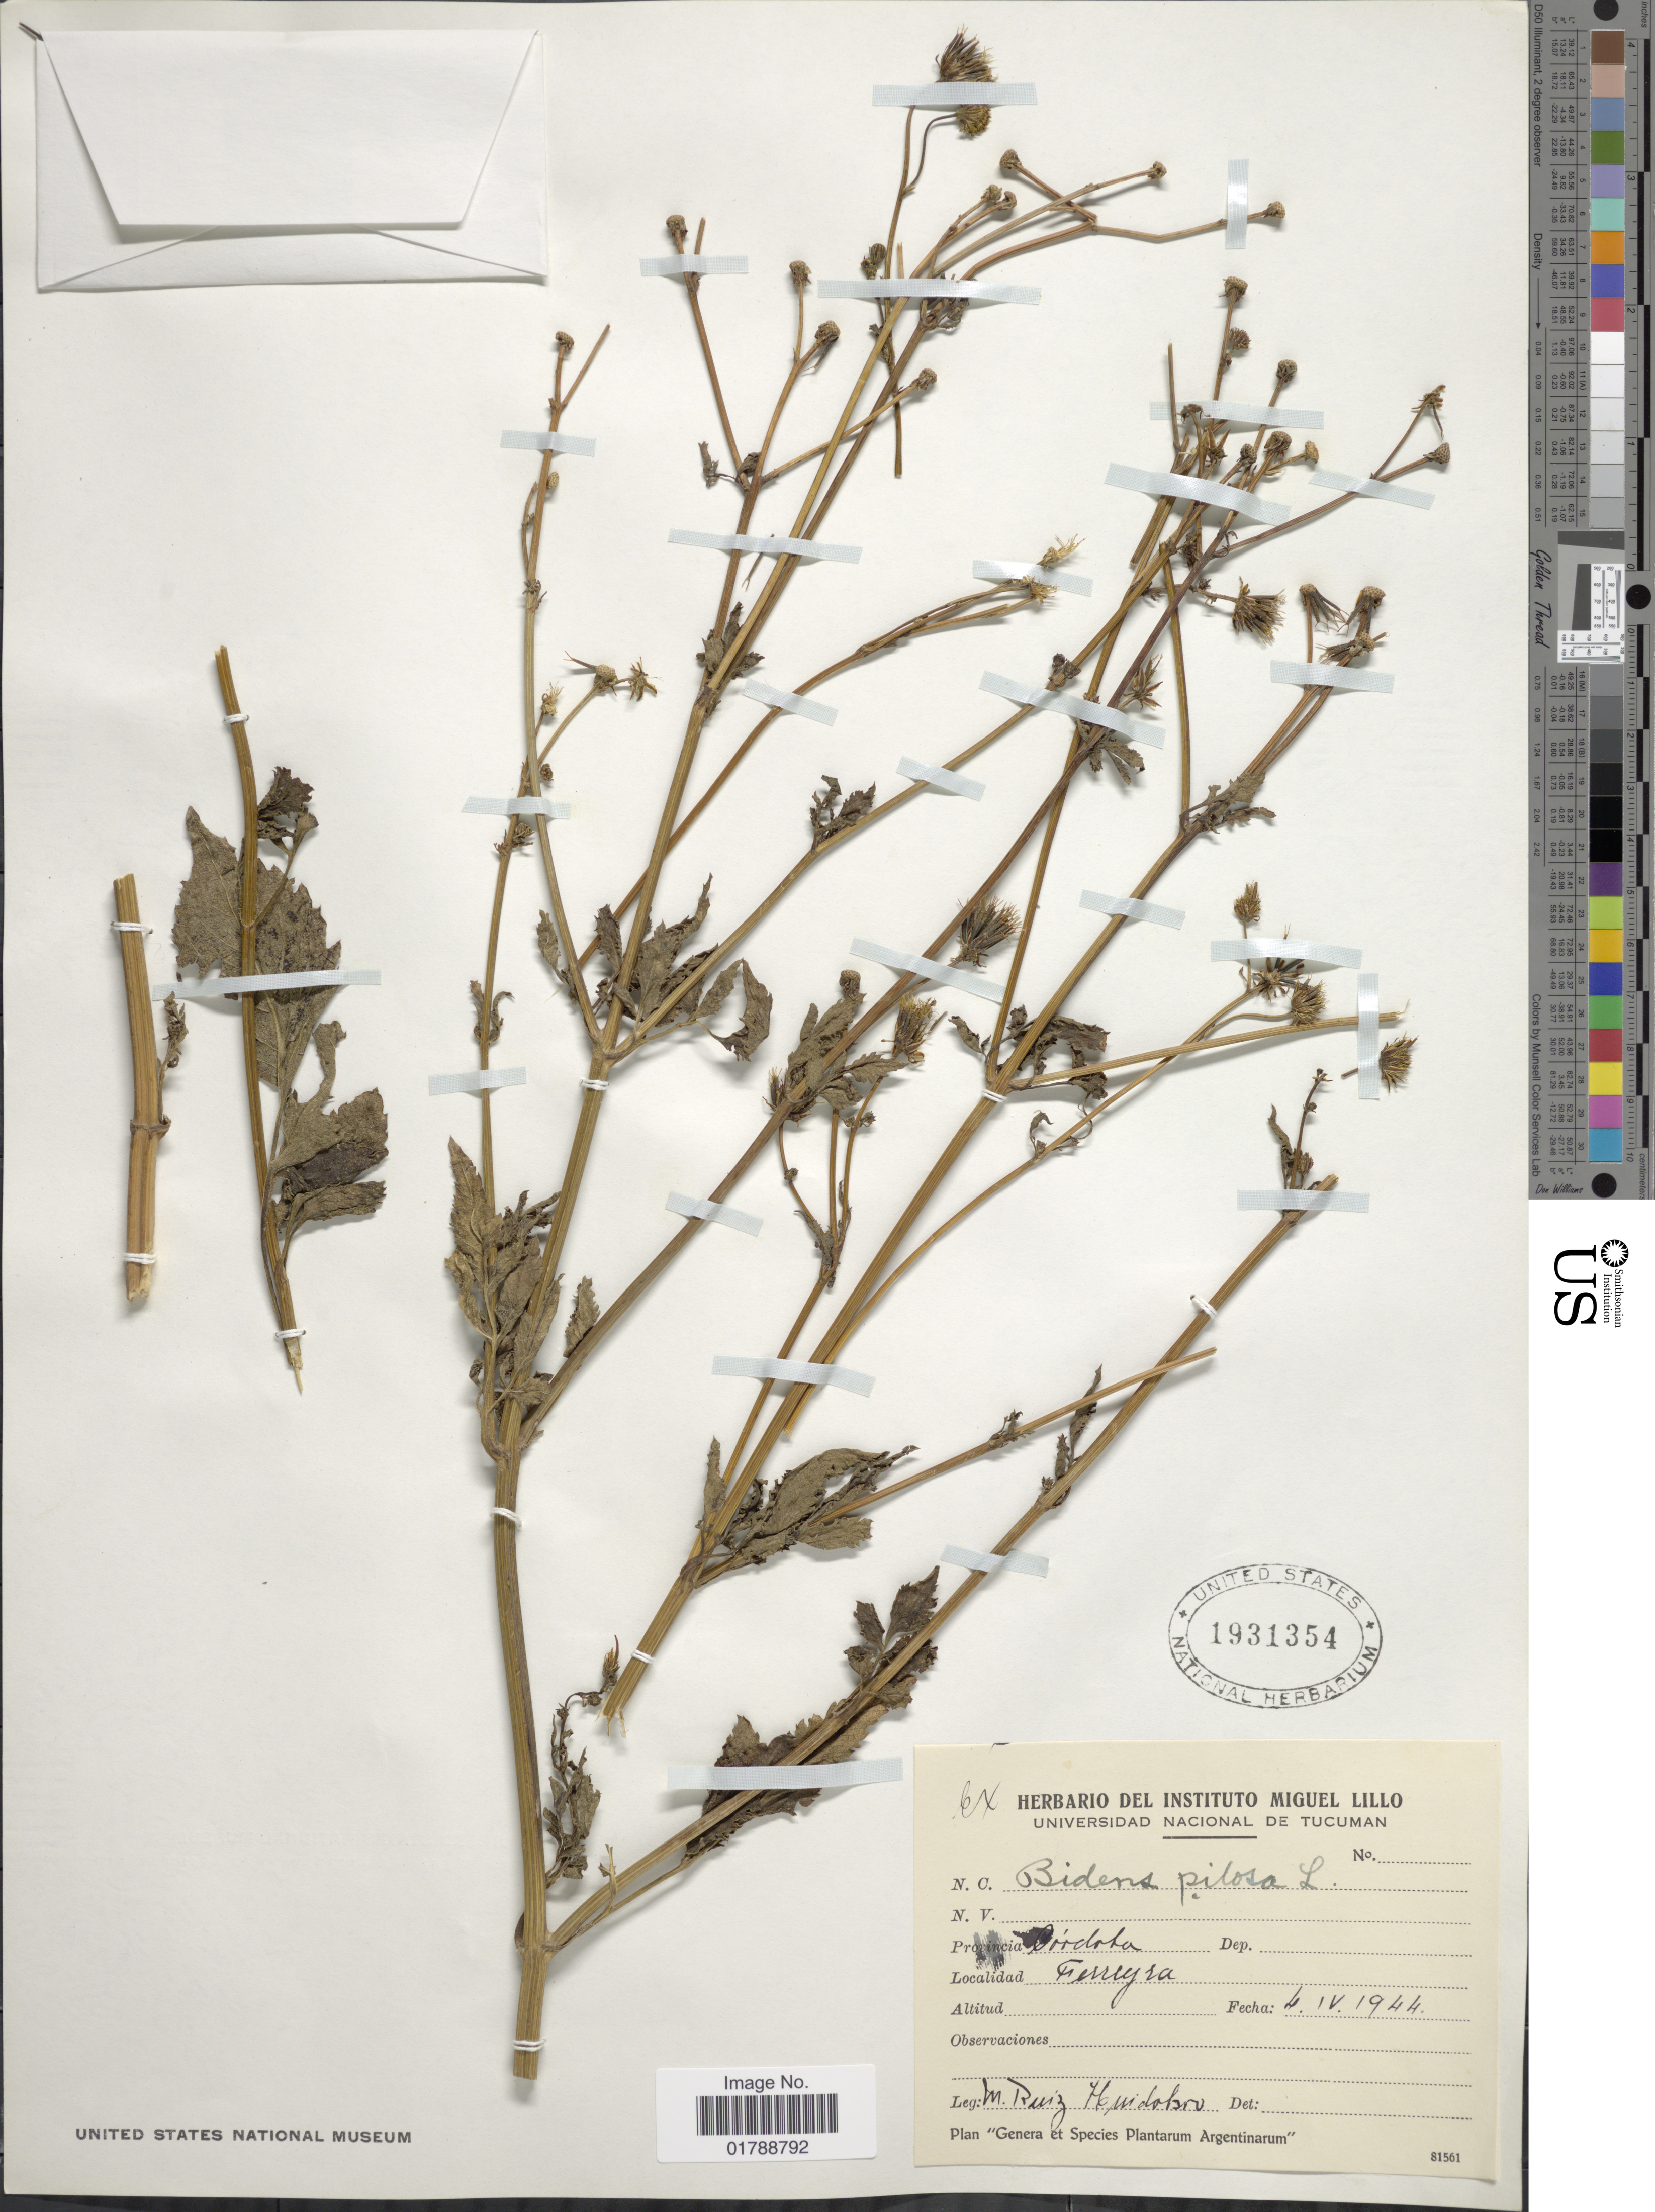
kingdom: Plantae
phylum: Tracheophyta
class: Magnoliopsida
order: Asterales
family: Asteraceae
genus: Bidens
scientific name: Bidens pilosa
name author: L.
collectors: M. Ruiz Huidobro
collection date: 1944-04-04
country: Argentina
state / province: Cordoba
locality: Ferreyra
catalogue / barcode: US 1931354